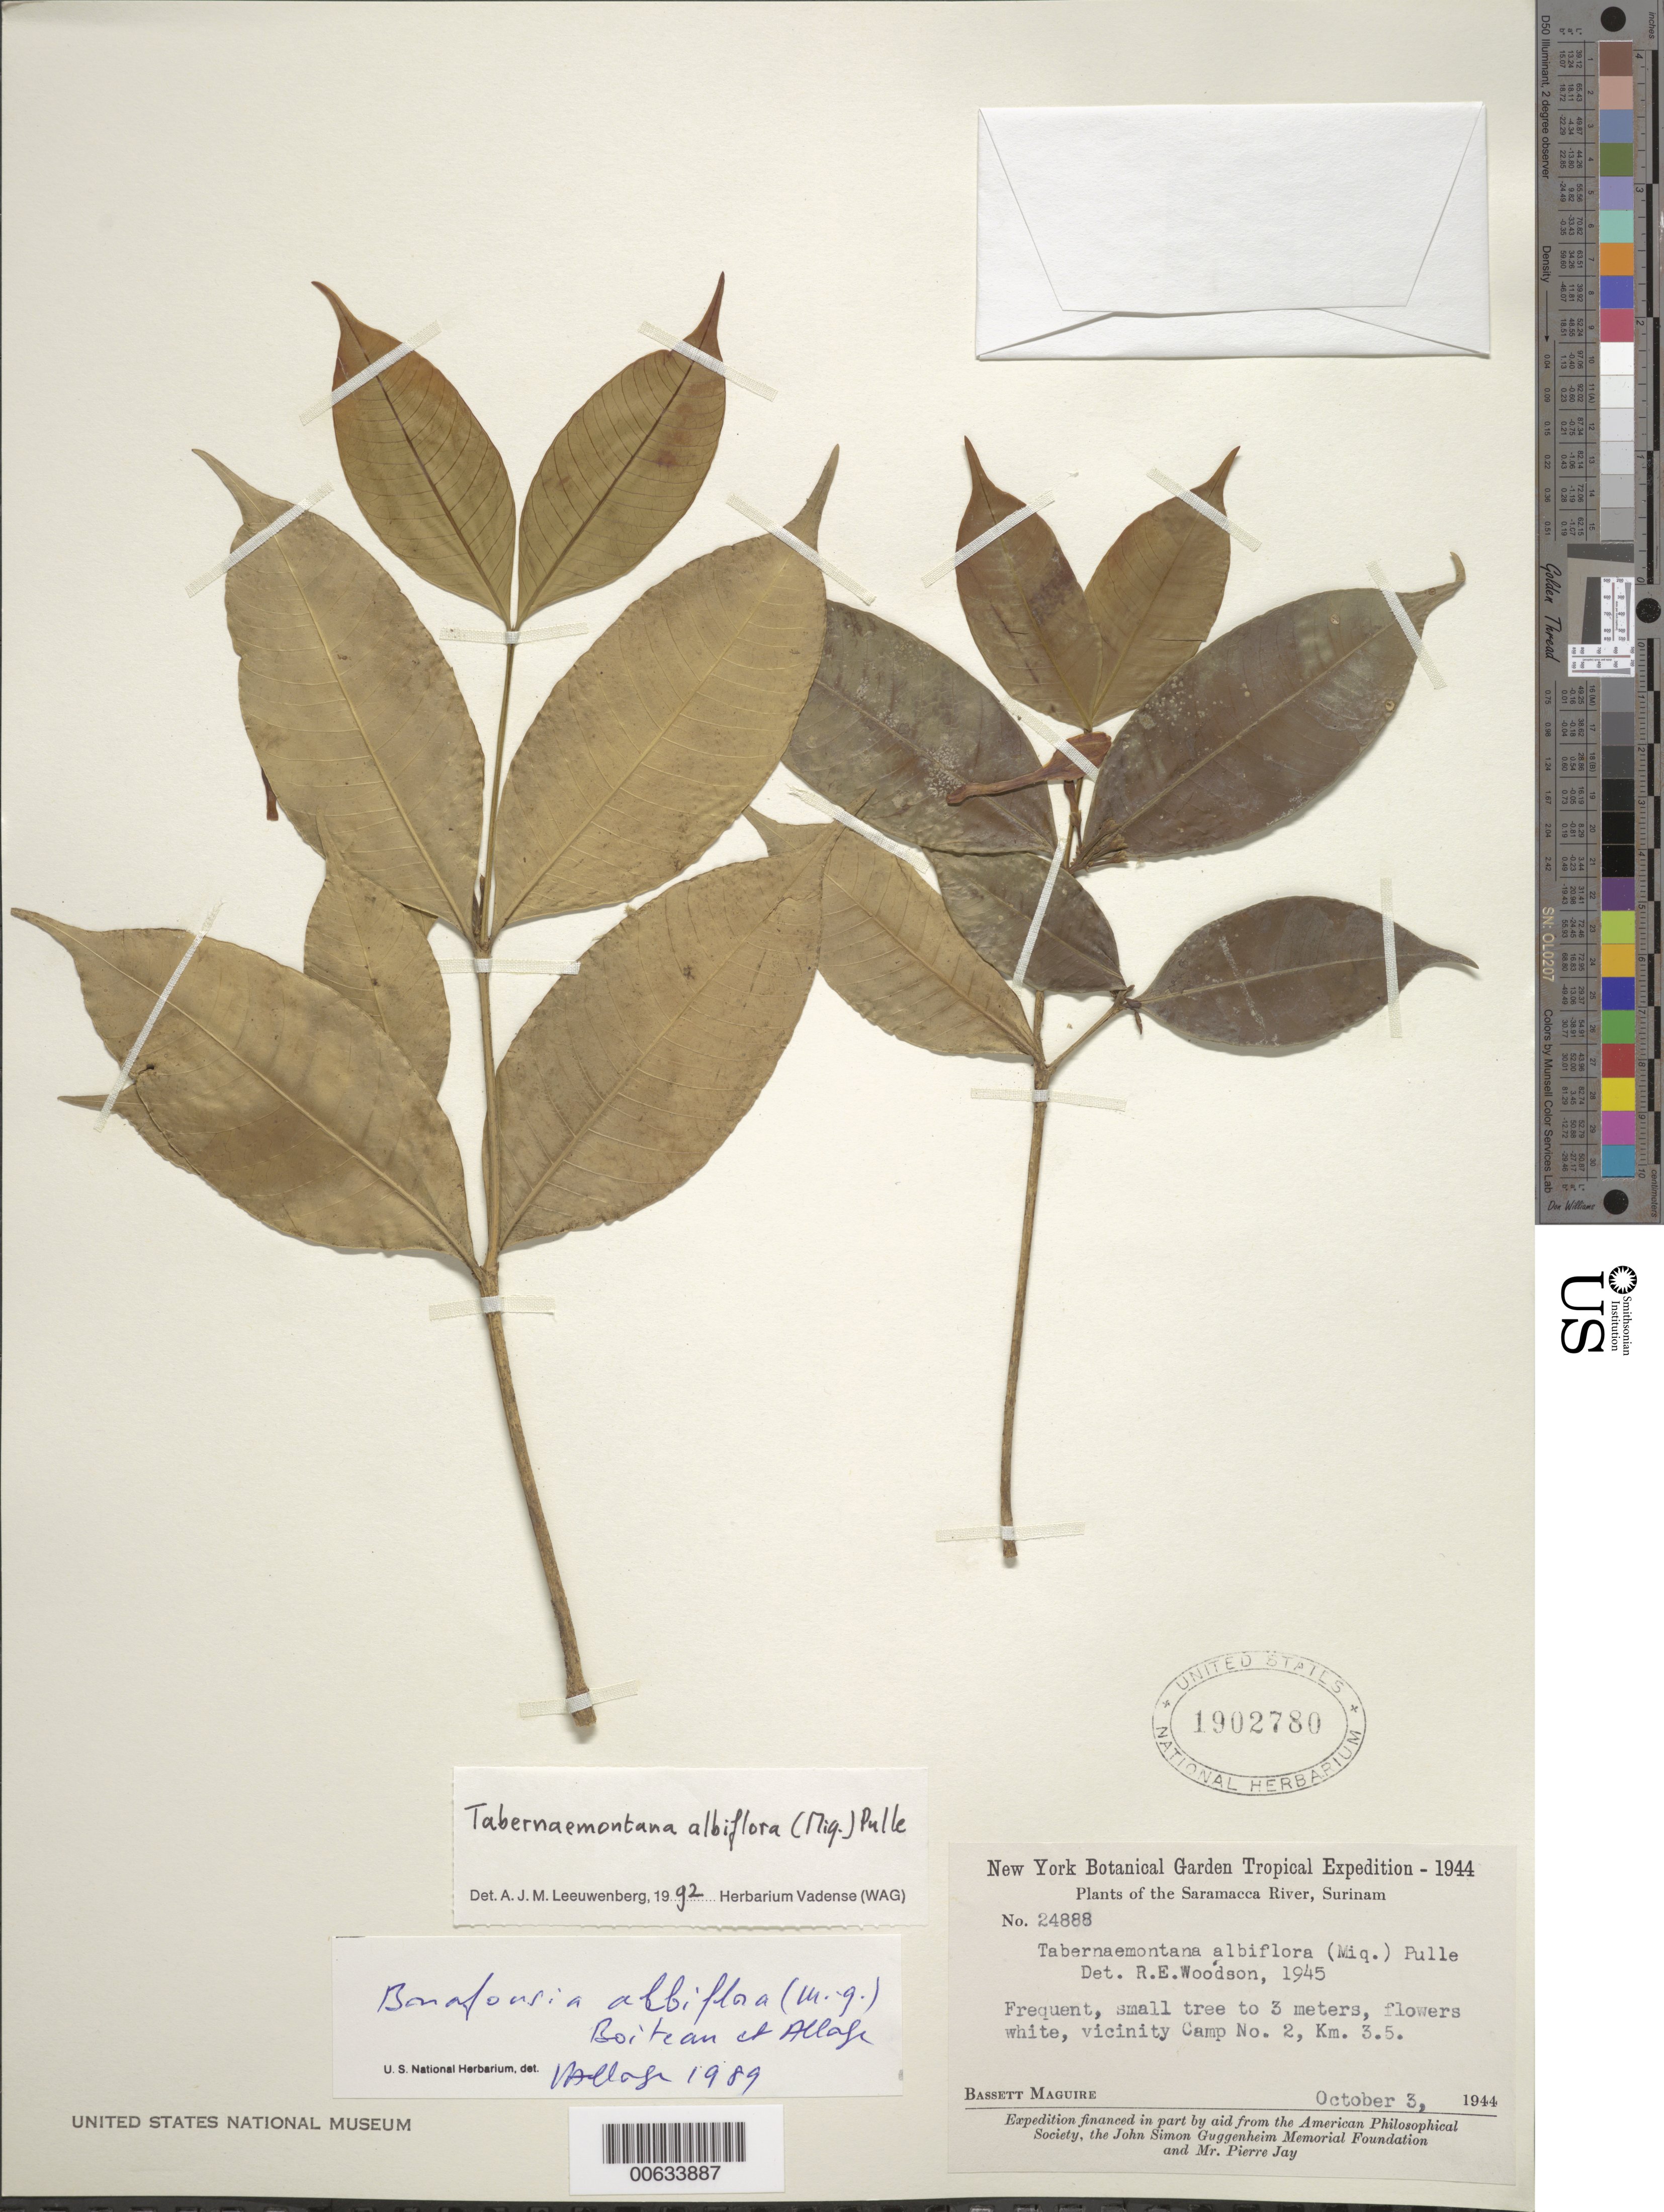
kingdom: Plantae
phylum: Tracheophyta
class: Magnoliopsida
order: Gentianales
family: Apocynaceae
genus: Tabernaemontana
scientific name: Tabernaemontana albiflora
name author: (Miq.) Pulle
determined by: Leeuwenberg, A. J. M.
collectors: B. Maguire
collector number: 24888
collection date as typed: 3-Oct-44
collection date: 1944-10-03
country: Suriname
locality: Saramacca River Headwaters, Camp no. 2, km 3.5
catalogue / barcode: US 1902780